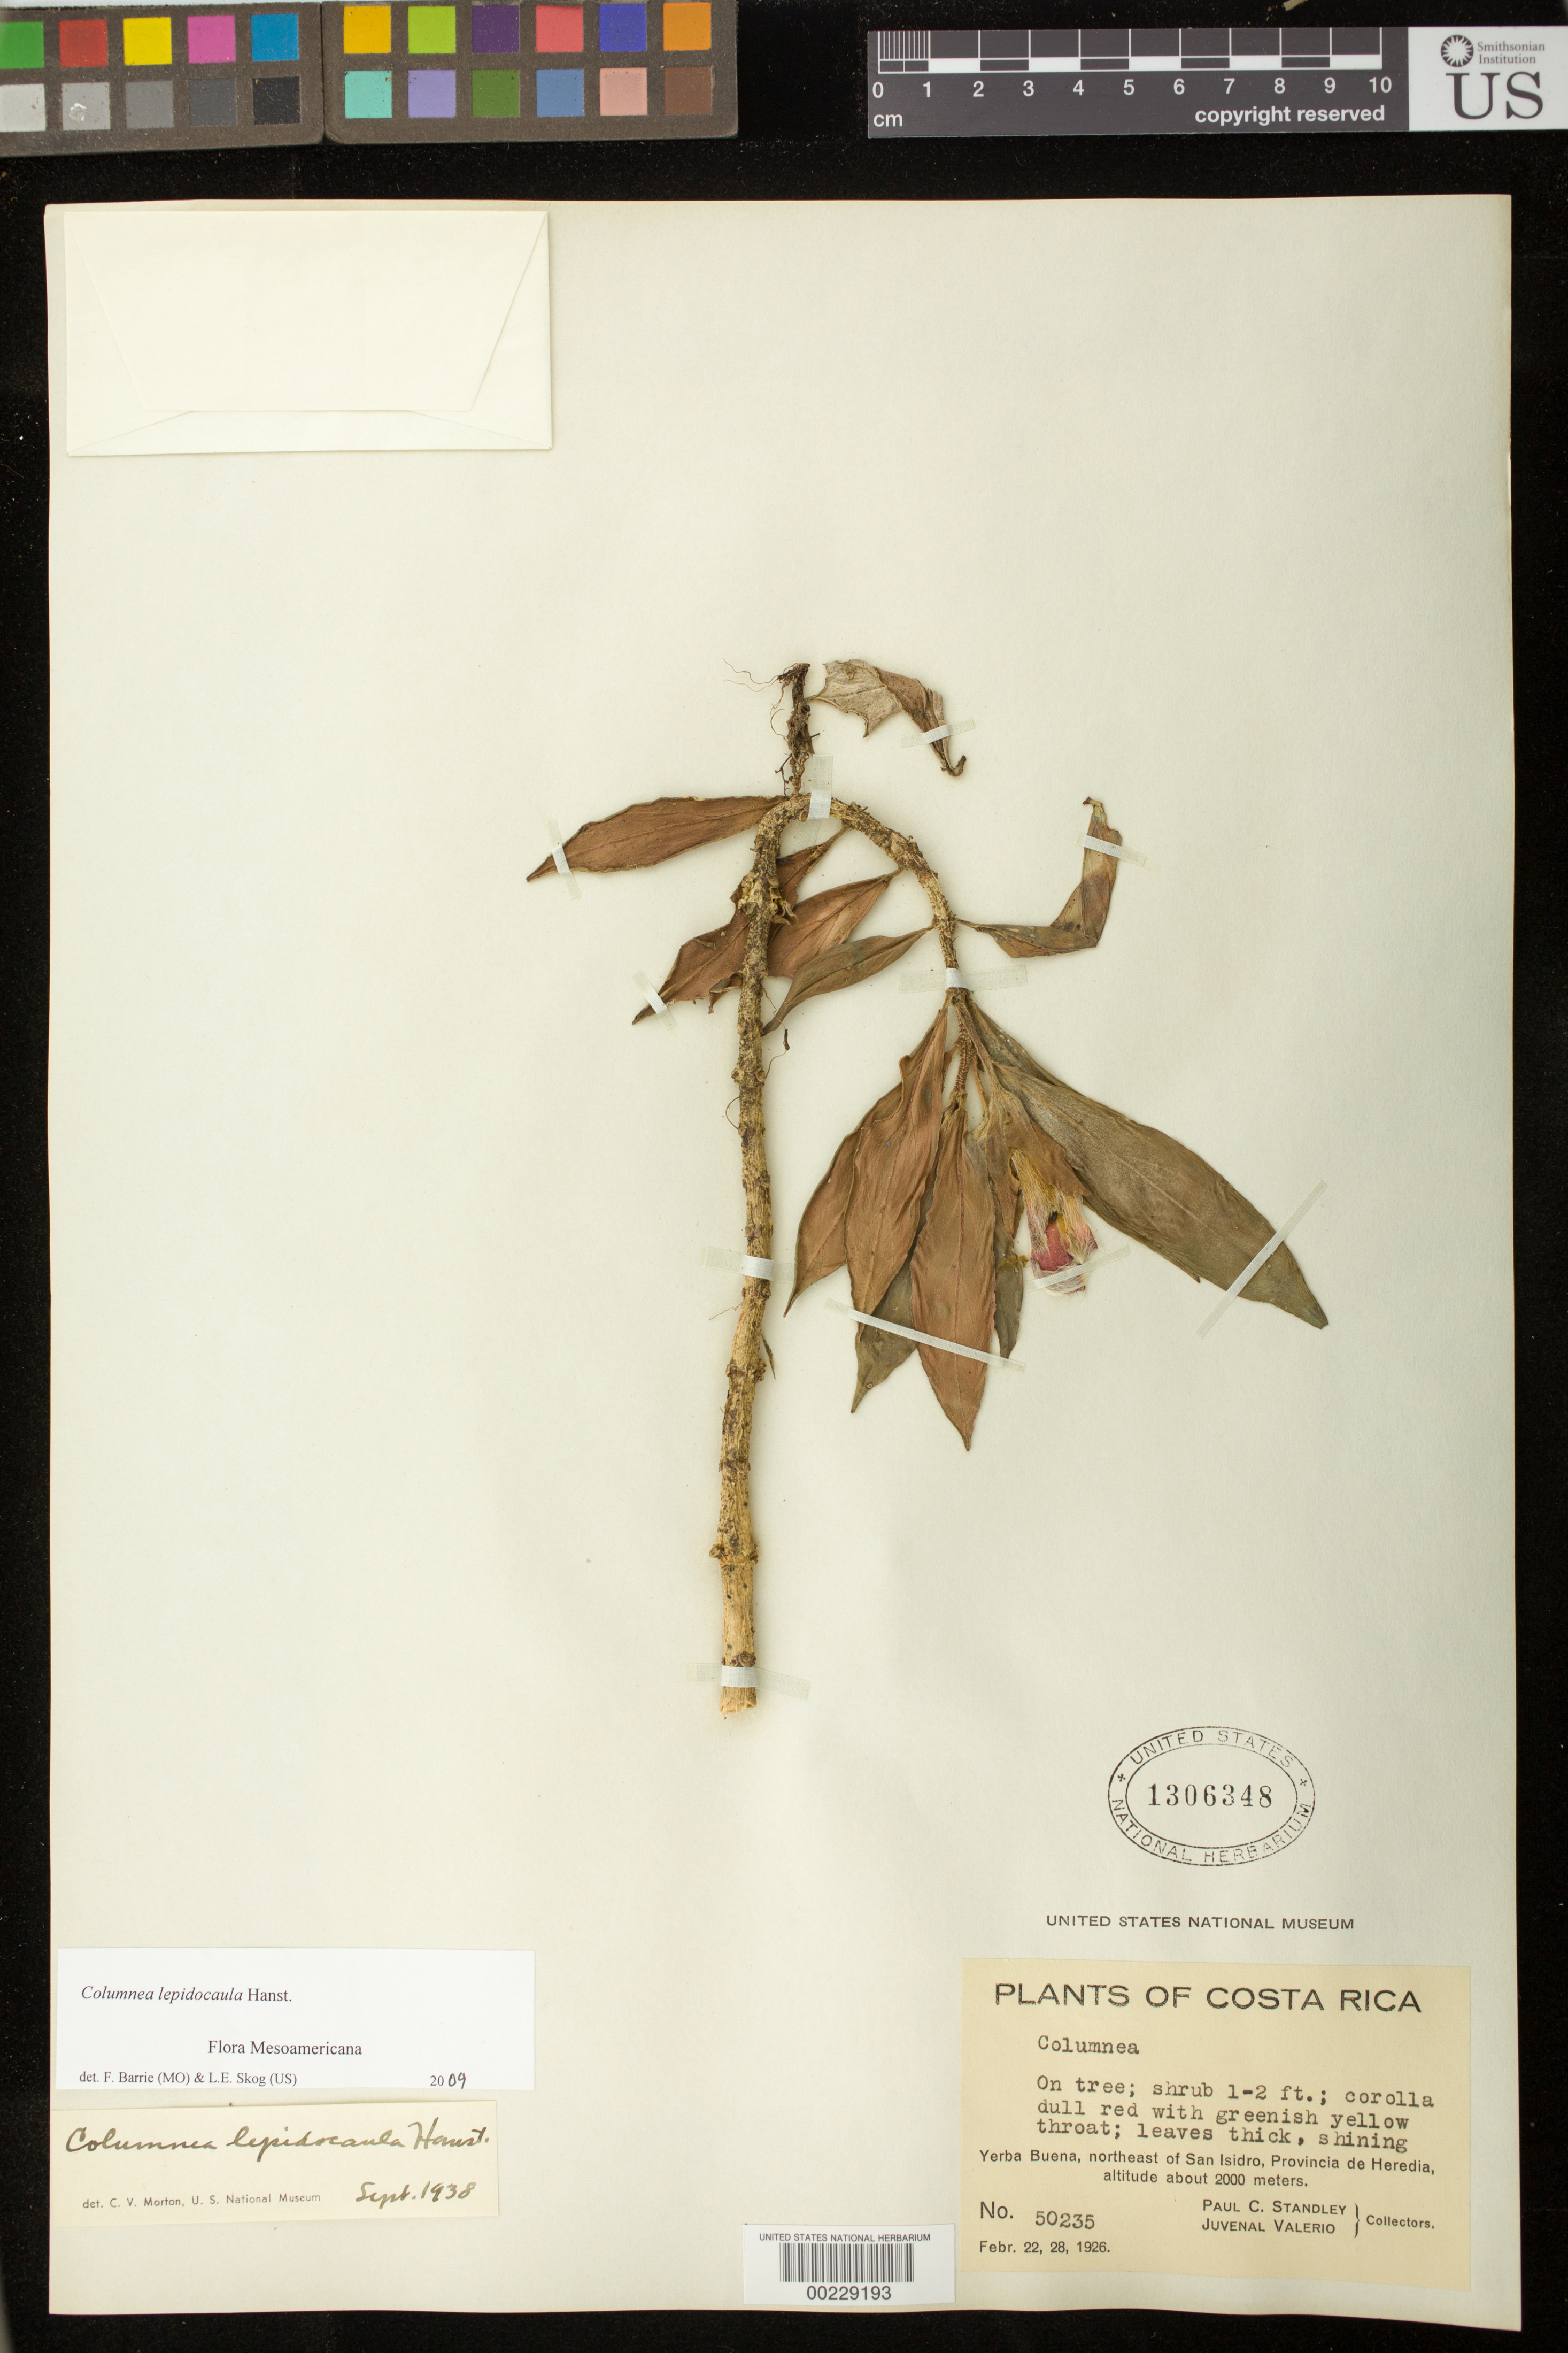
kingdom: Plantae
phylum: Tracheophyta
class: Magnoliopsida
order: Lamiales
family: Gesneriaceae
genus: Columnea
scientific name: Columnea lepidocaula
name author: Hanst.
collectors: P. C. Standley & J. Valerio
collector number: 50235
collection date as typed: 22-28 Feb 1926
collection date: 1926-02-22/1926-02-28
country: Costa Rica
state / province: Heredia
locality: Yerba Buena, NE of San Isidro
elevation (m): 2000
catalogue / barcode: US 1306348